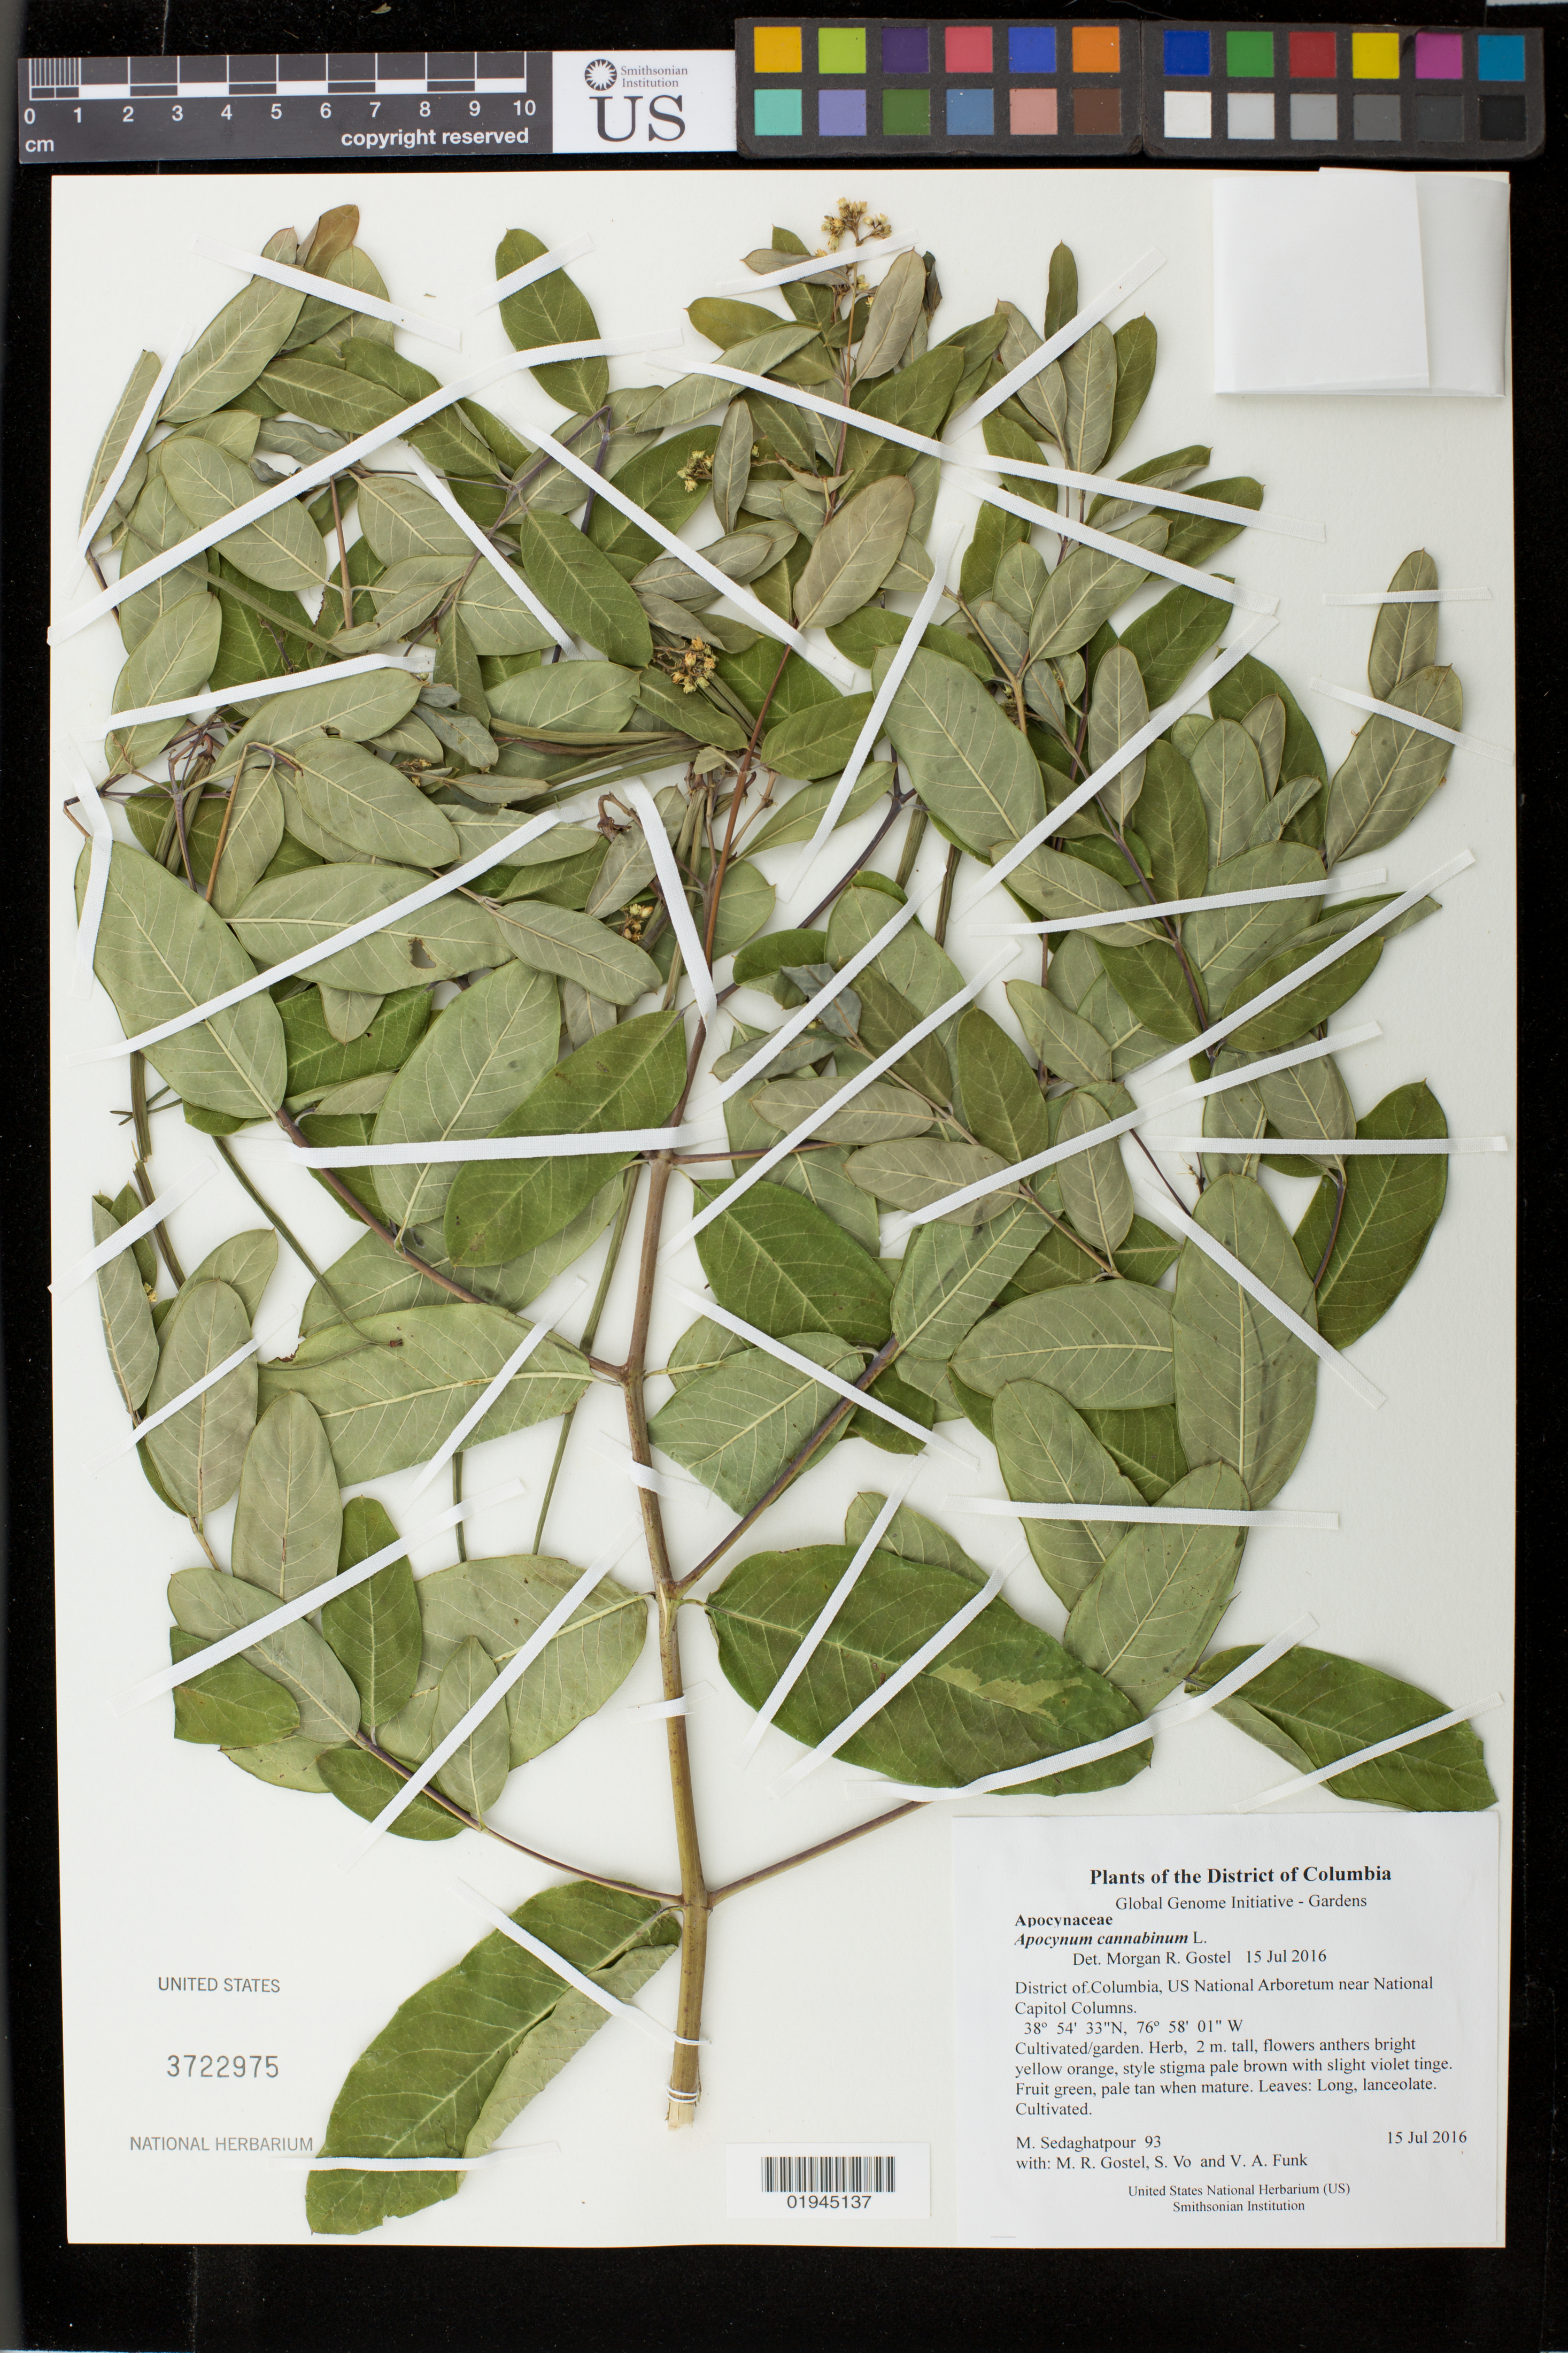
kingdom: Plantae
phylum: Tracheophyta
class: Magnoliopsida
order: Gentianales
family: Apocynaceae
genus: Apocynum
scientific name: Apocynum cannabinum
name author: L.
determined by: Gostel, Morgan R., (BRIT), Botanical Research Institute of Texas (UNITED STATES)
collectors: M. Sedaghatpour, M. R. Gostel, S. Vo & V. Funk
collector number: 93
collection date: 2016-07-15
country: United States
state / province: District of Columbia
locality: US National Arboretum near National Capitol Columns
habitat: Cultivated/garden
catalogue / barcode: US 3722975